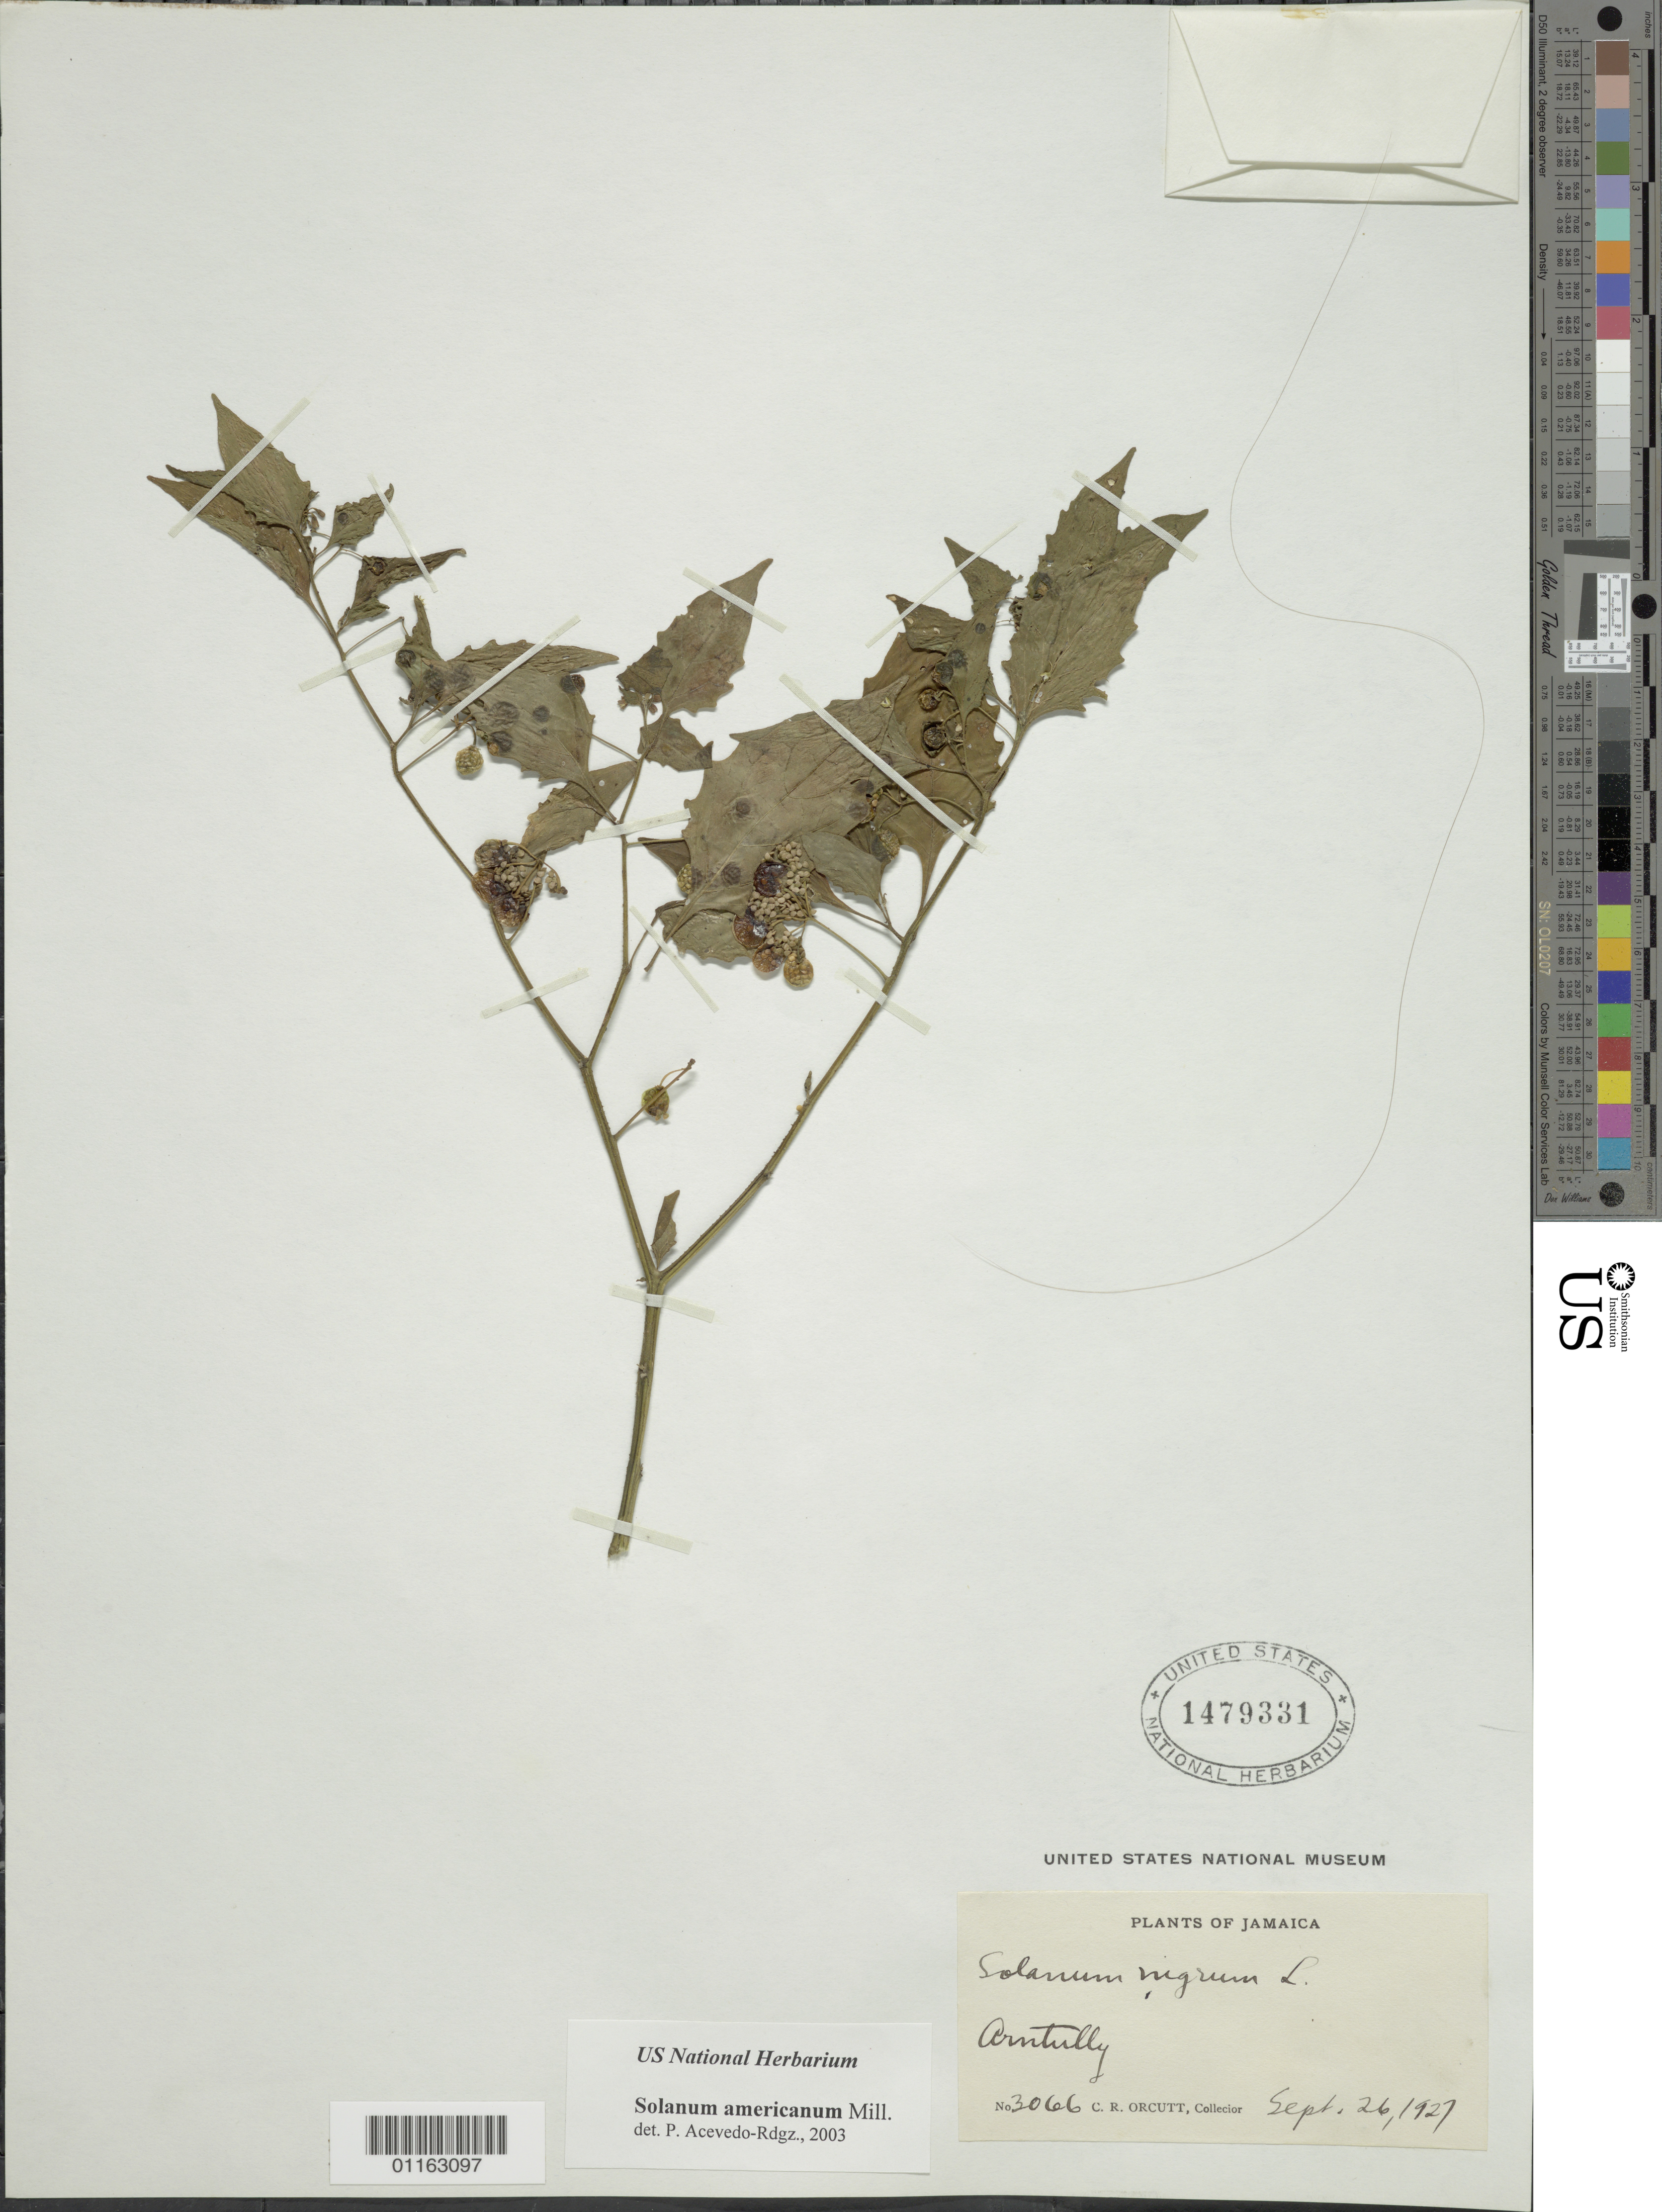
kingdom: Plantae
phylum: Tracheophyta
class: Magnoliopsida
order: Solanales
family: Solanaceae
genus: Solanum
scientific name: Solanum americanum subsp. americanum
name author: Mill.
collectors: C. R. Orcutt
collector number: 3066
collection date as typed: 26 Sep 1927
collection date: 1927-09-26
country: Jamaica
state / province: Saint Thomas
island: Jamaica I.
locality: Arntully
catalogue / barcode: US 1479331